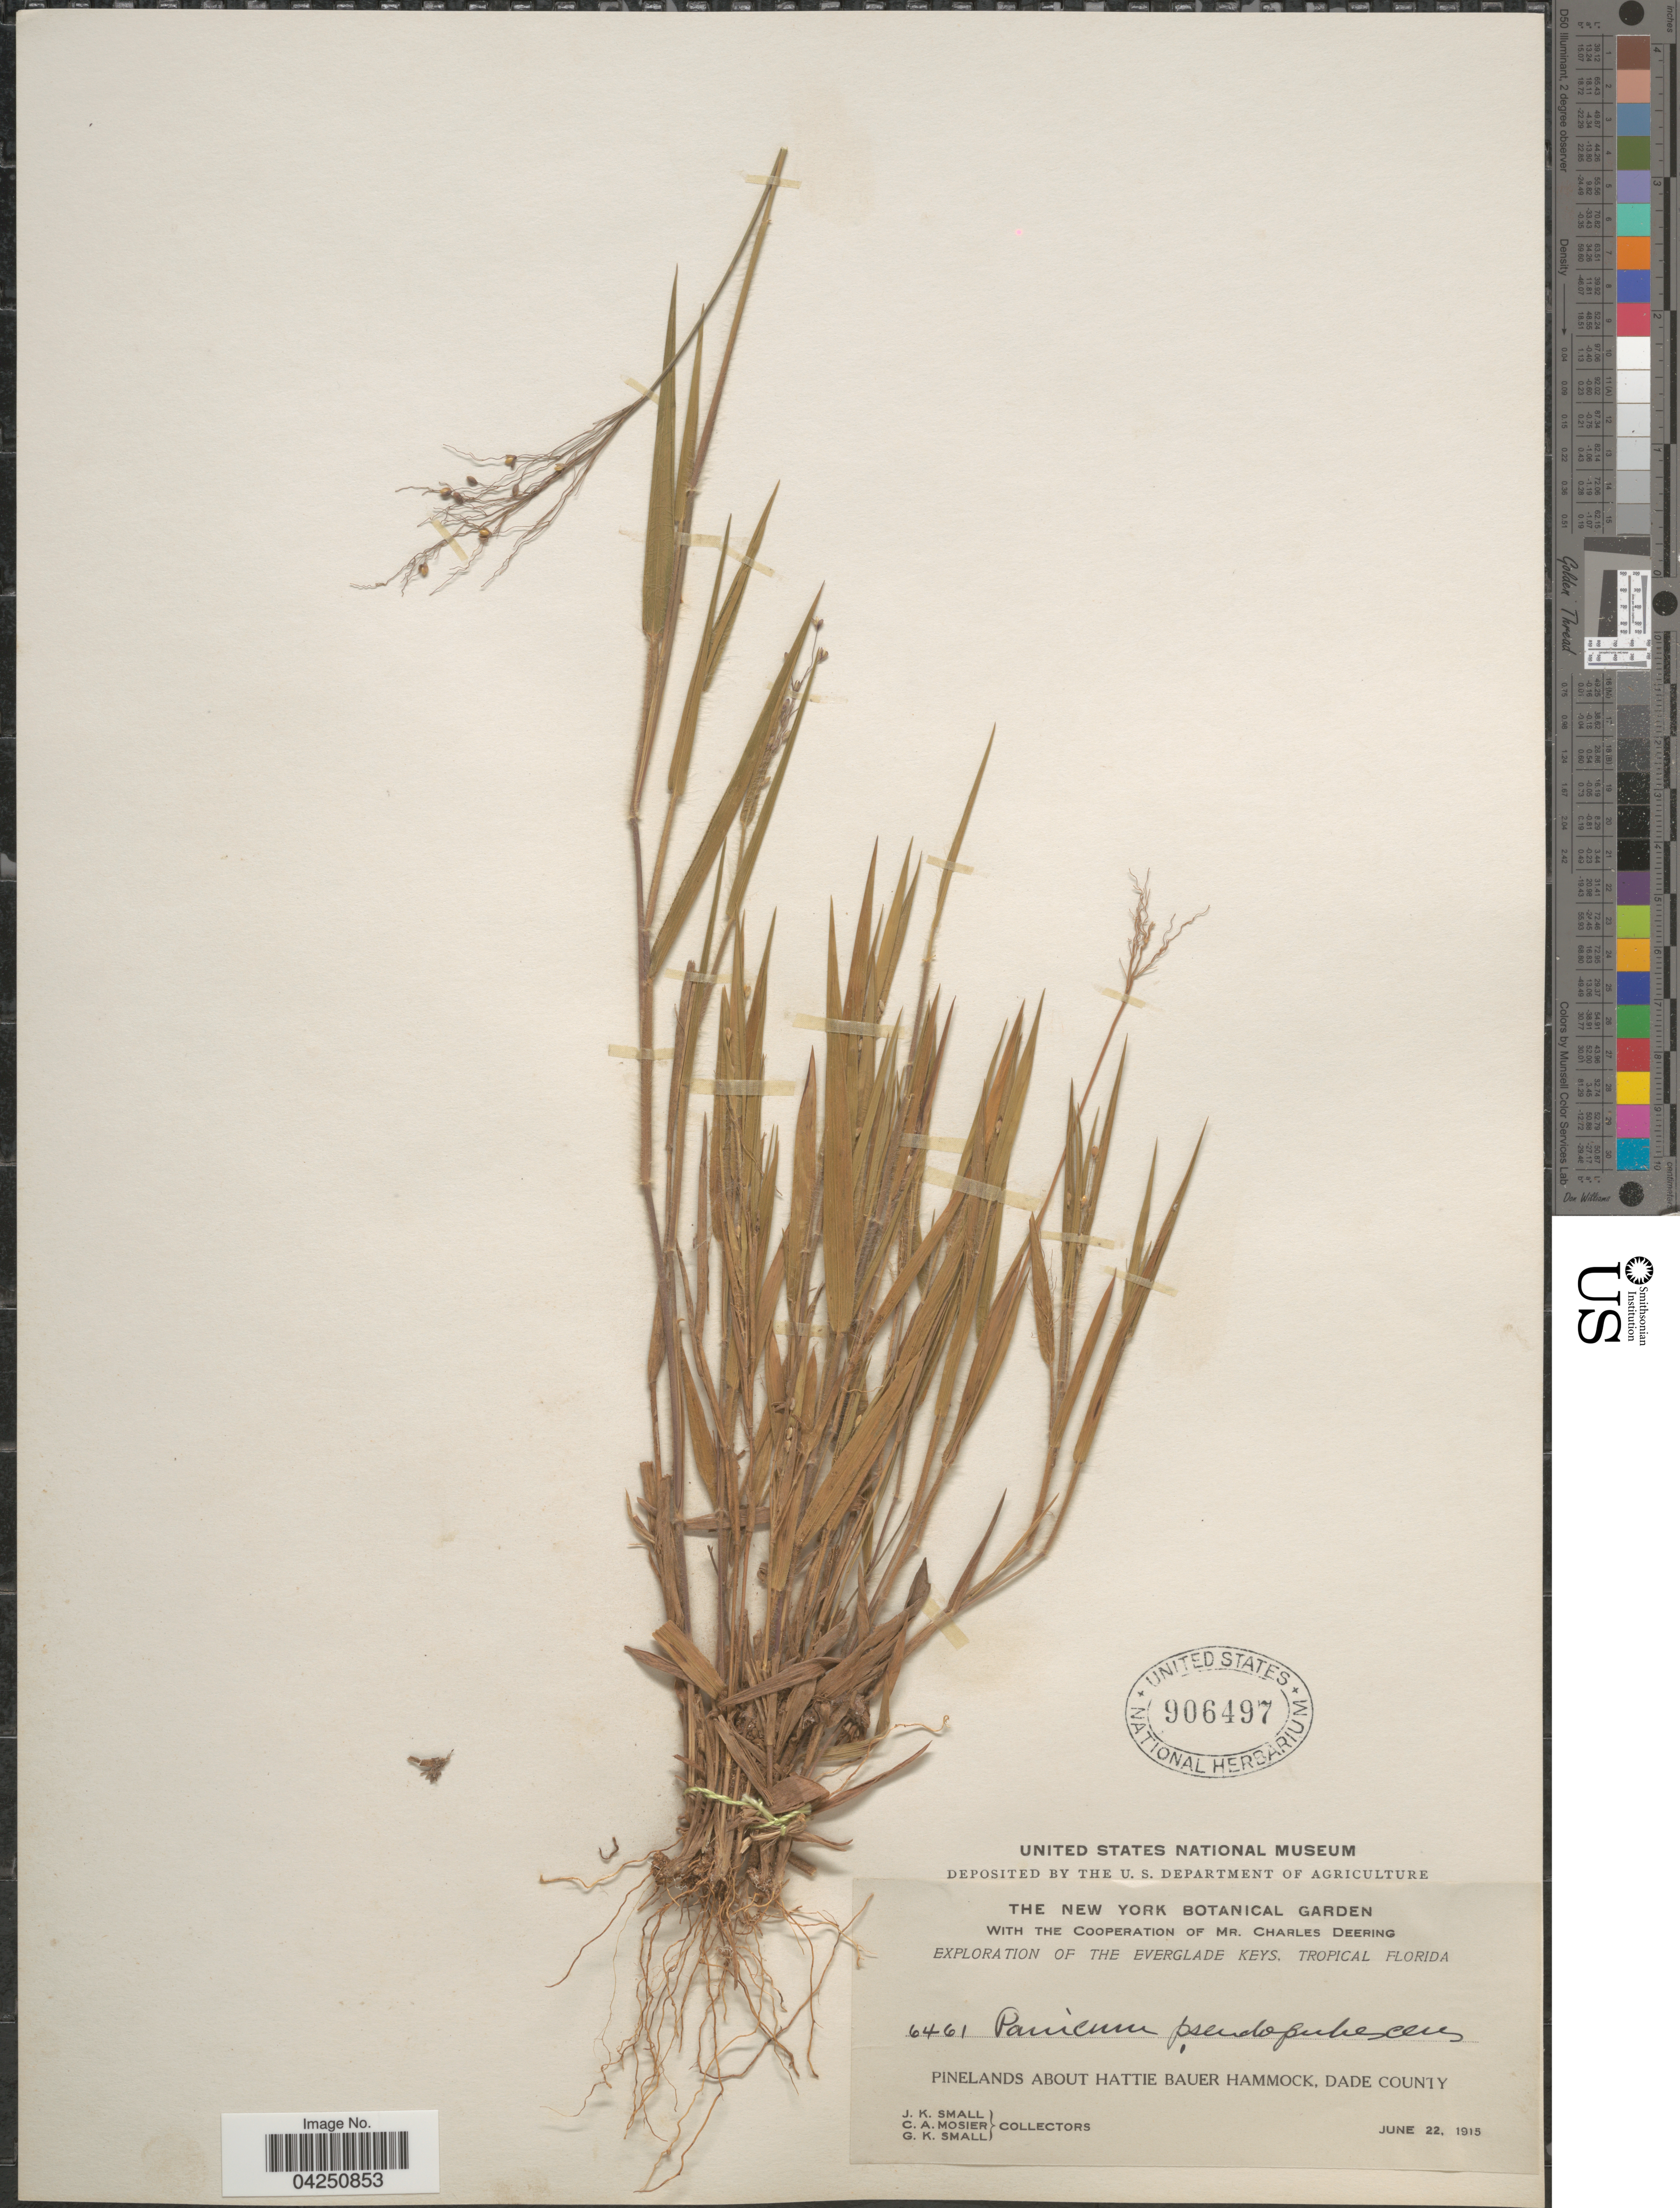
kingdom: Plantae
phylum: Tracheophyta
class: Liliopsida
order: Poales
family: Poaceae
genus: Dichanthelium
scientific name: Dichanthelium acuminatum var. acuminatum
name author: (Sw.) Gould & C.A. Clark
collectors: J. K. Small, C. A. Mosier & G. K. Small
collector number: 6461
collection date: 1915-06-22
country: United States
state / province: Florida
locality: Exploration Of The Everglade Keys, Tropical Florida. Pinelands About Hattie Bauer Hammock, Dade County.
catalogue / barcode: US 906497